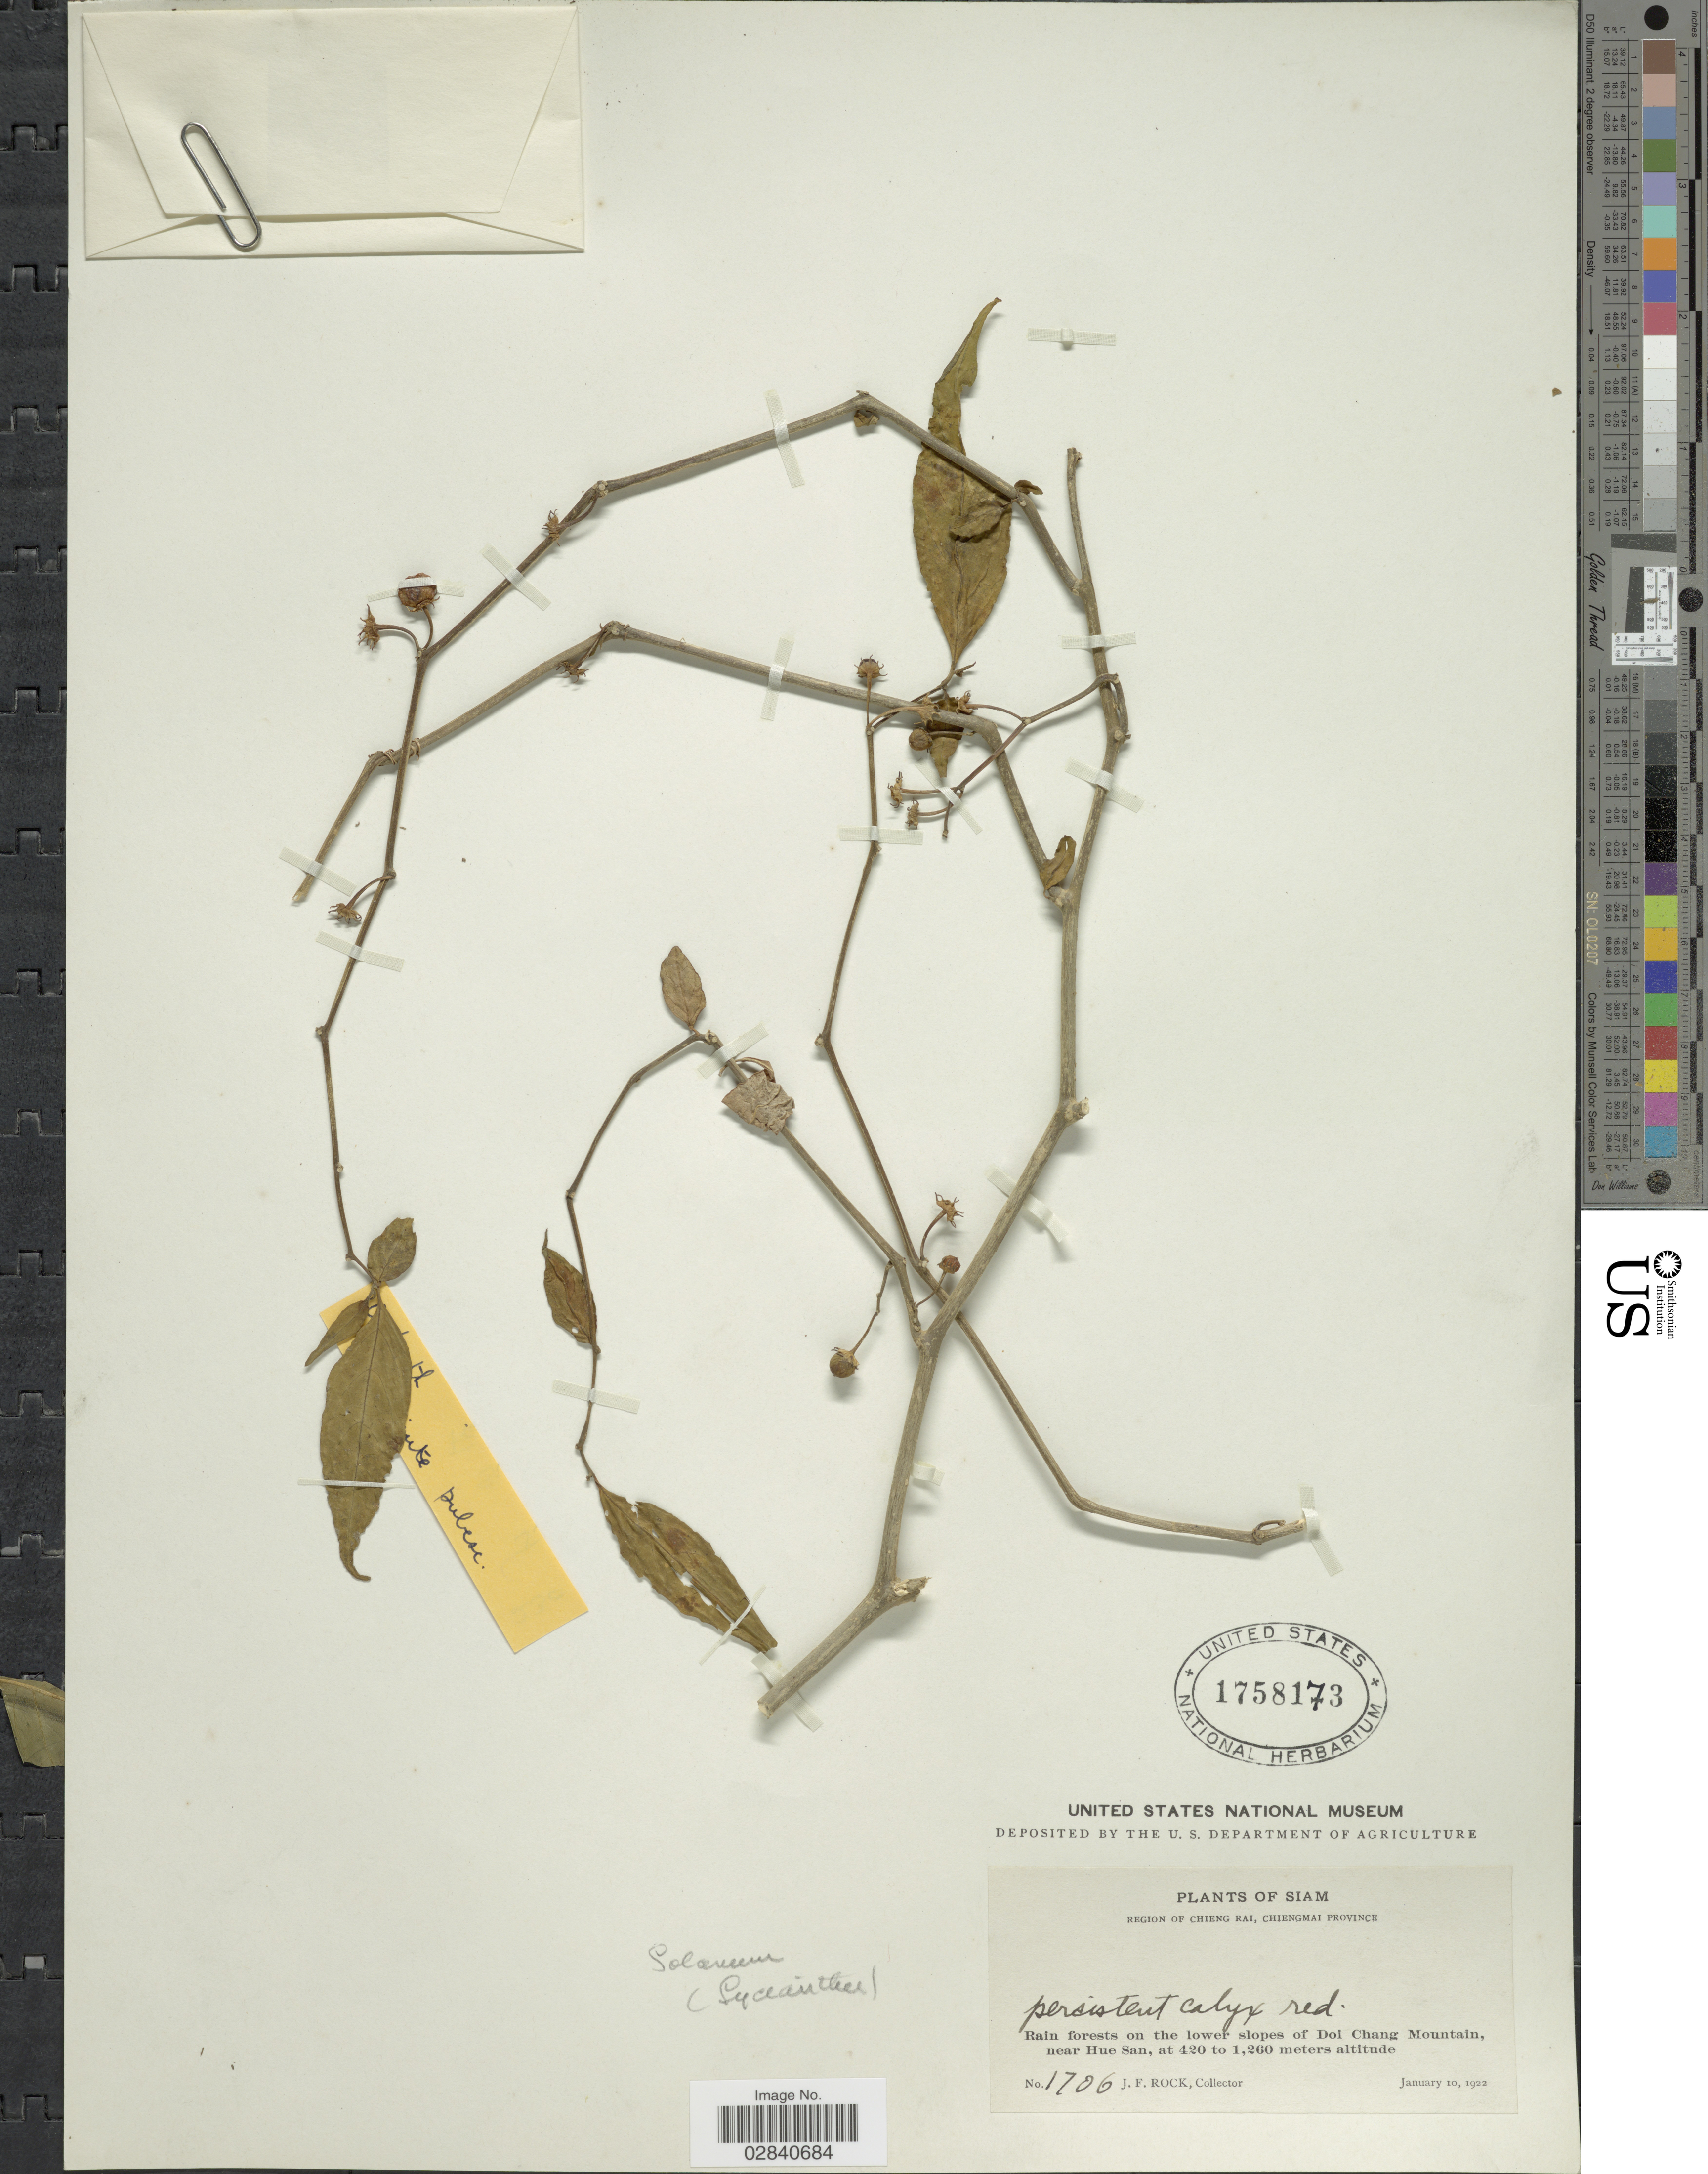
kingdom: Plantae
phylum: Tracheophyta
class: Magnoliopsida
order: Solanales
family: Solanaceae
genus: Lycianthes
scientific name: Lycianthes biflora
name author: (Lour.) Bitter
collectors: J. Rock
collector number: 1706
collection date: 1922-01-10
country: Thailand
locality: Siam. Region of Chieng Rai, Chiengmai Province. Rain forests on the lower slopes of Doi Chang Mountain, near Hue San.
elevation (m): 420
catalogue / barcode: US 1758173